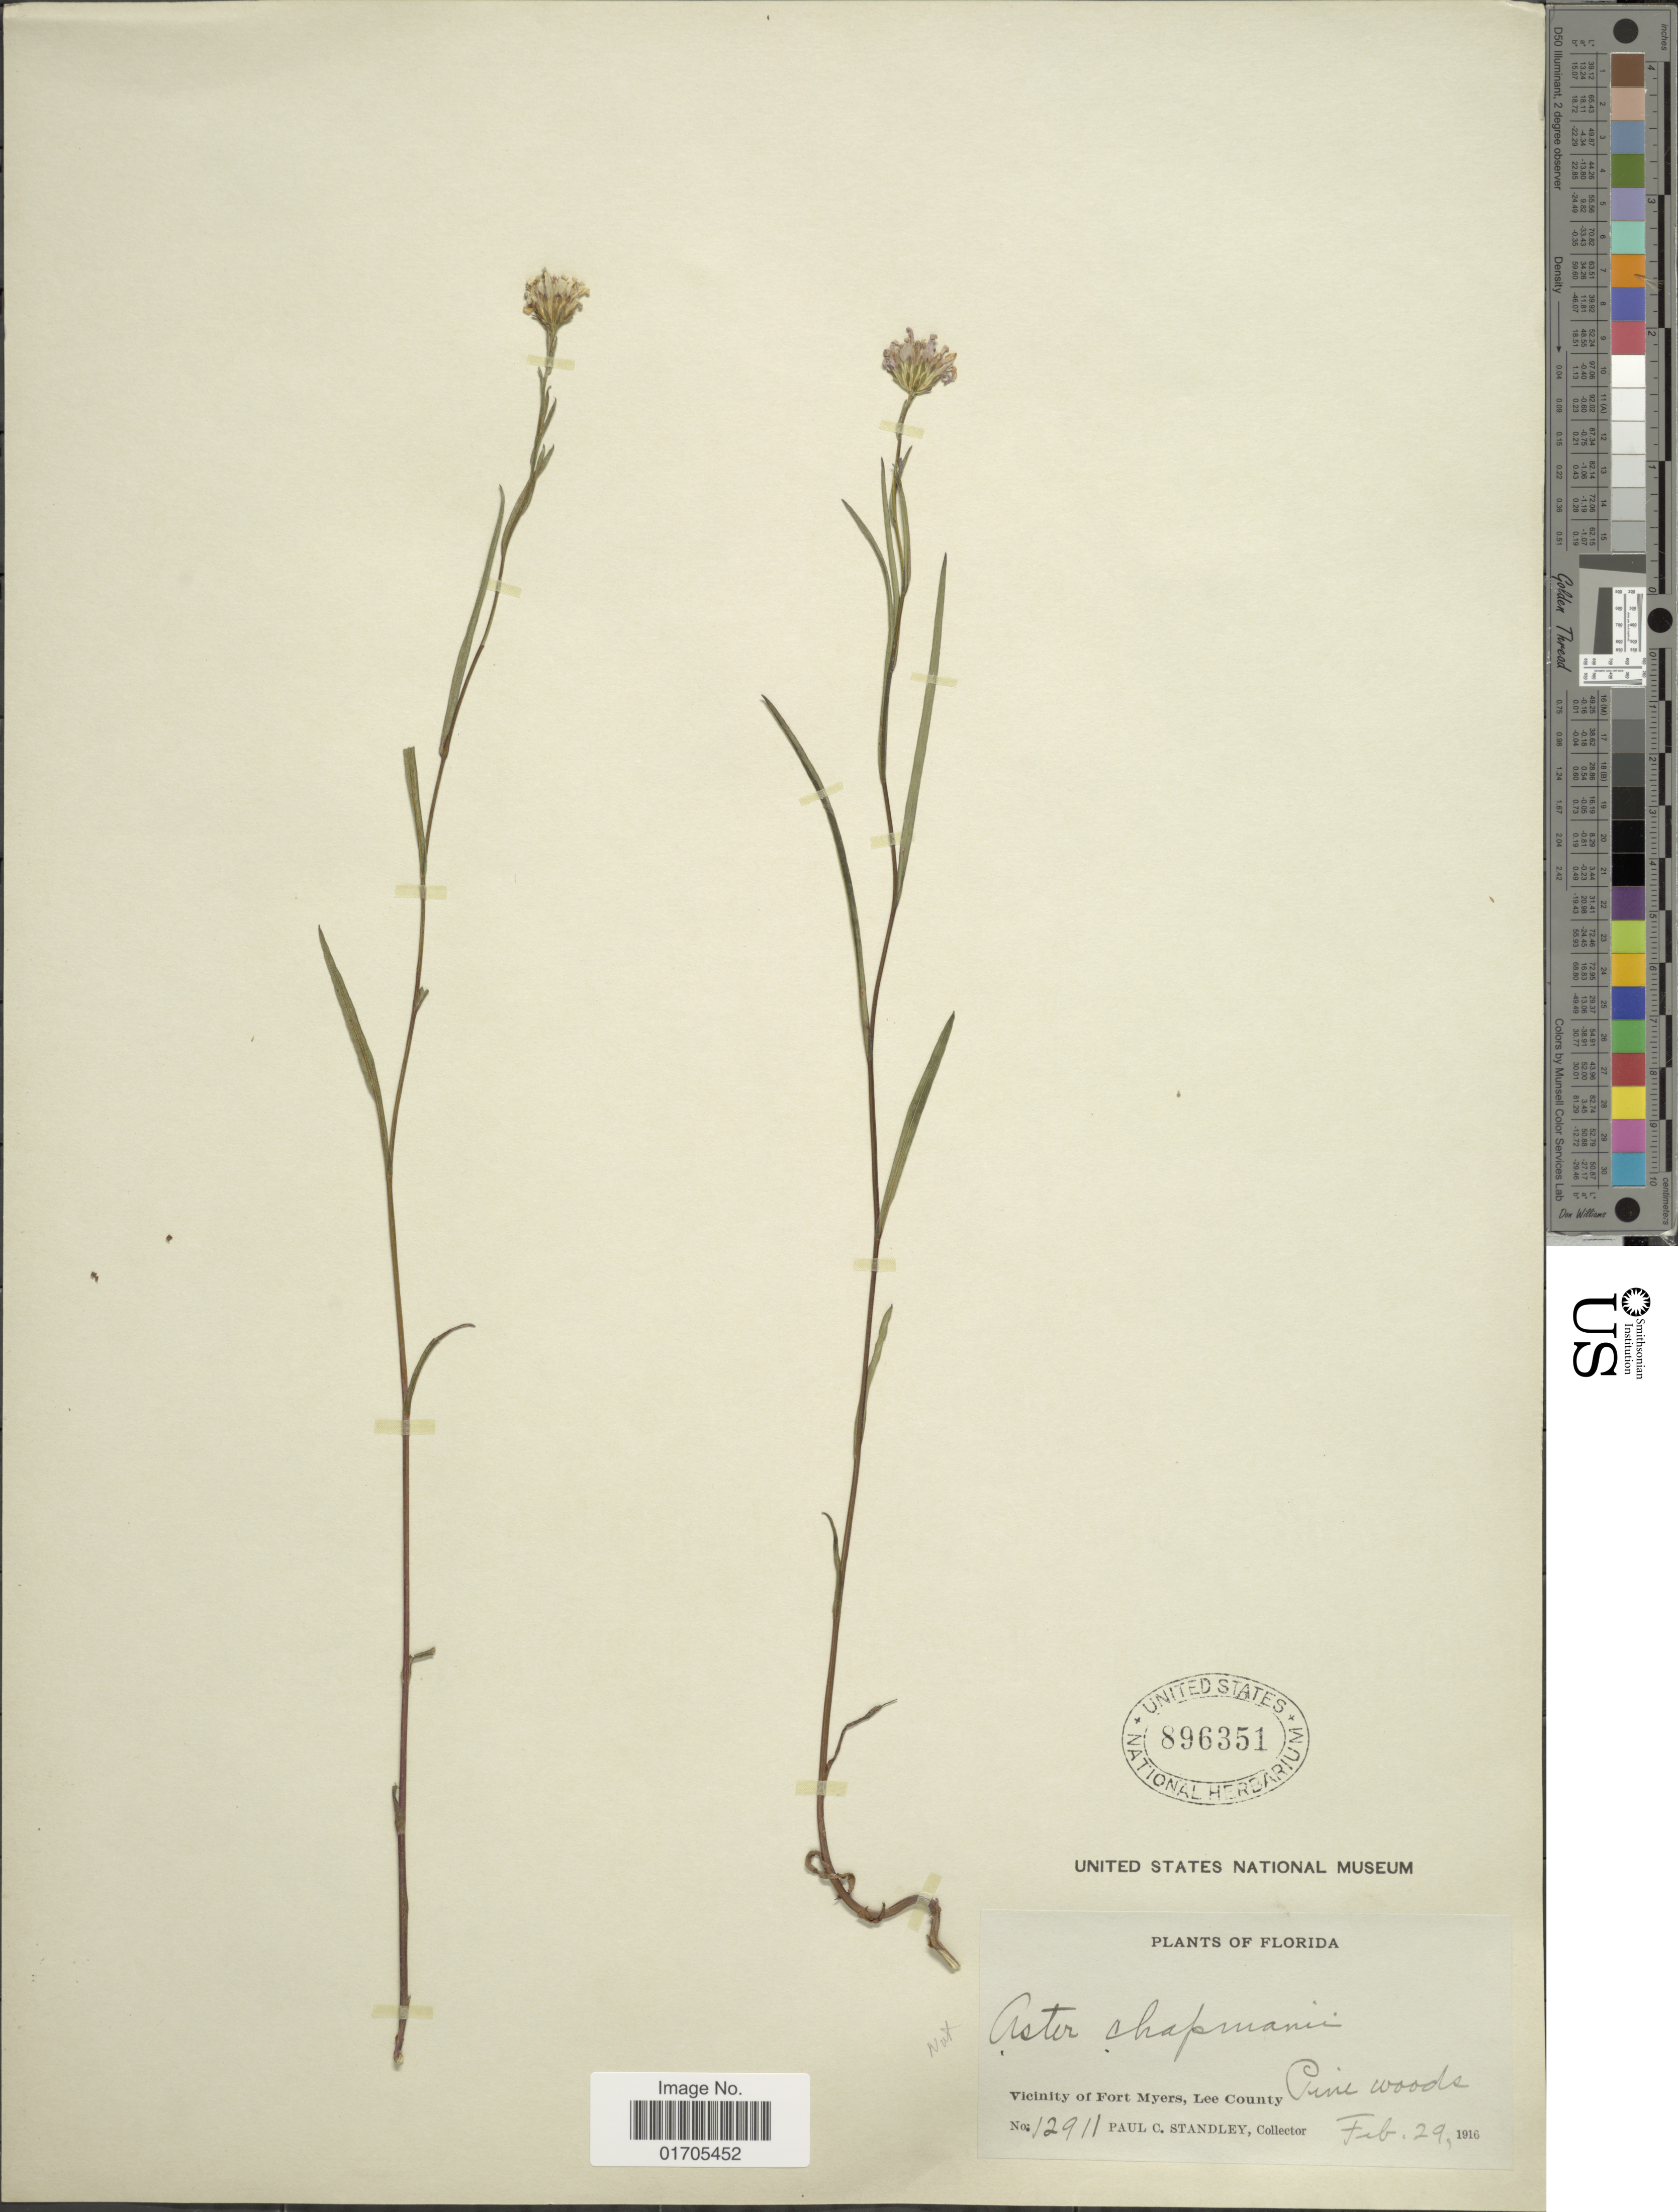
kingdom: Plantae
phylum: Tracheophyta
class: Magnoliopsida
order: Asterales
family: Asteraceae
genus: Eurybia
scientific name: Eurybia chapmanii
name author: (Torr. & A. Gray) G.L. Nesom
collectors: P. C. Standley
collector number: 12911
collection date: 1916-02-29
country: United States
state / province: Florida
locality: Florida. Vicinity of Fort Myers, Lee County. Pine woods.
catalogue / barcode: US 896351